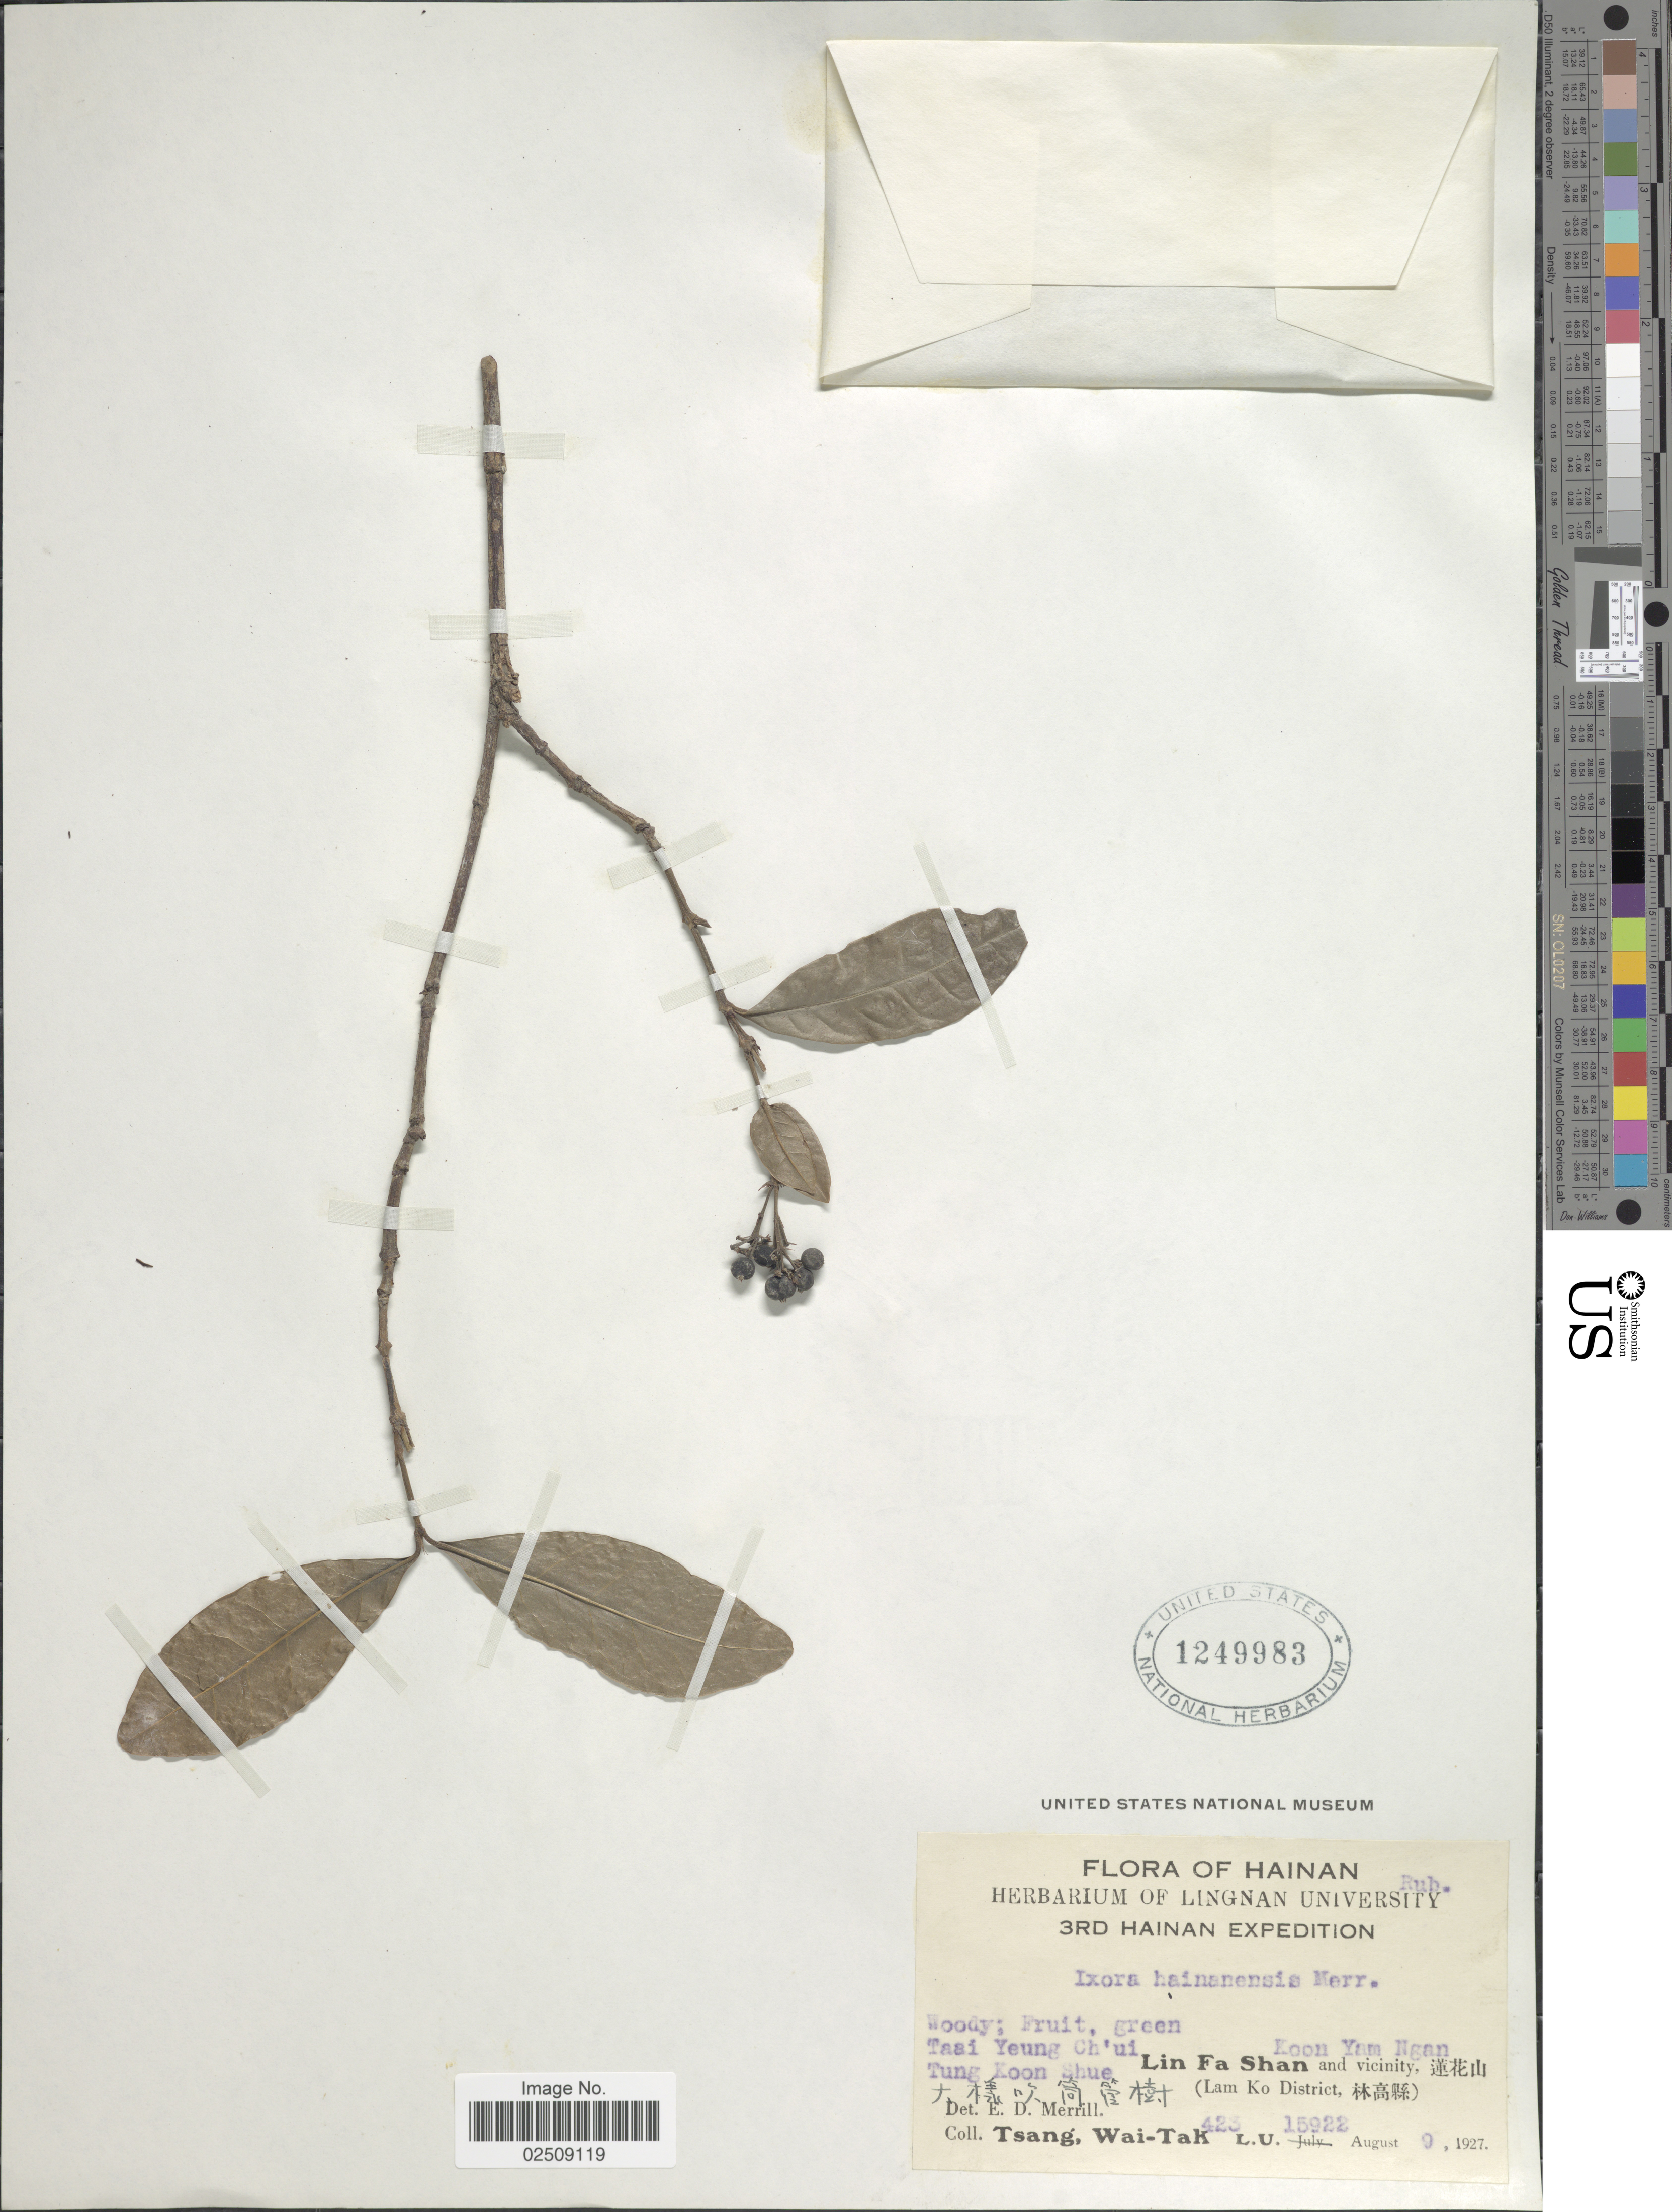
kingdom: Plantae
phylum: Tracheophyta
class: Magnoliopsida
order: Gentianales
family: Rubiaceae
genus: Ixora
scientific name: Ixora hainanensis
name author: Merr.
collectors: W. T. Tsang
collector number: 423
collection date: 1927-08-09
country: China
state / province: Hainan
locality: Taai Yeung Ch'ui, Tung Koon Shue, Koou Yam Ngang, lin Fa Shan and vicinity (Lam Ko District)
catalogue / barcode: US 1249983